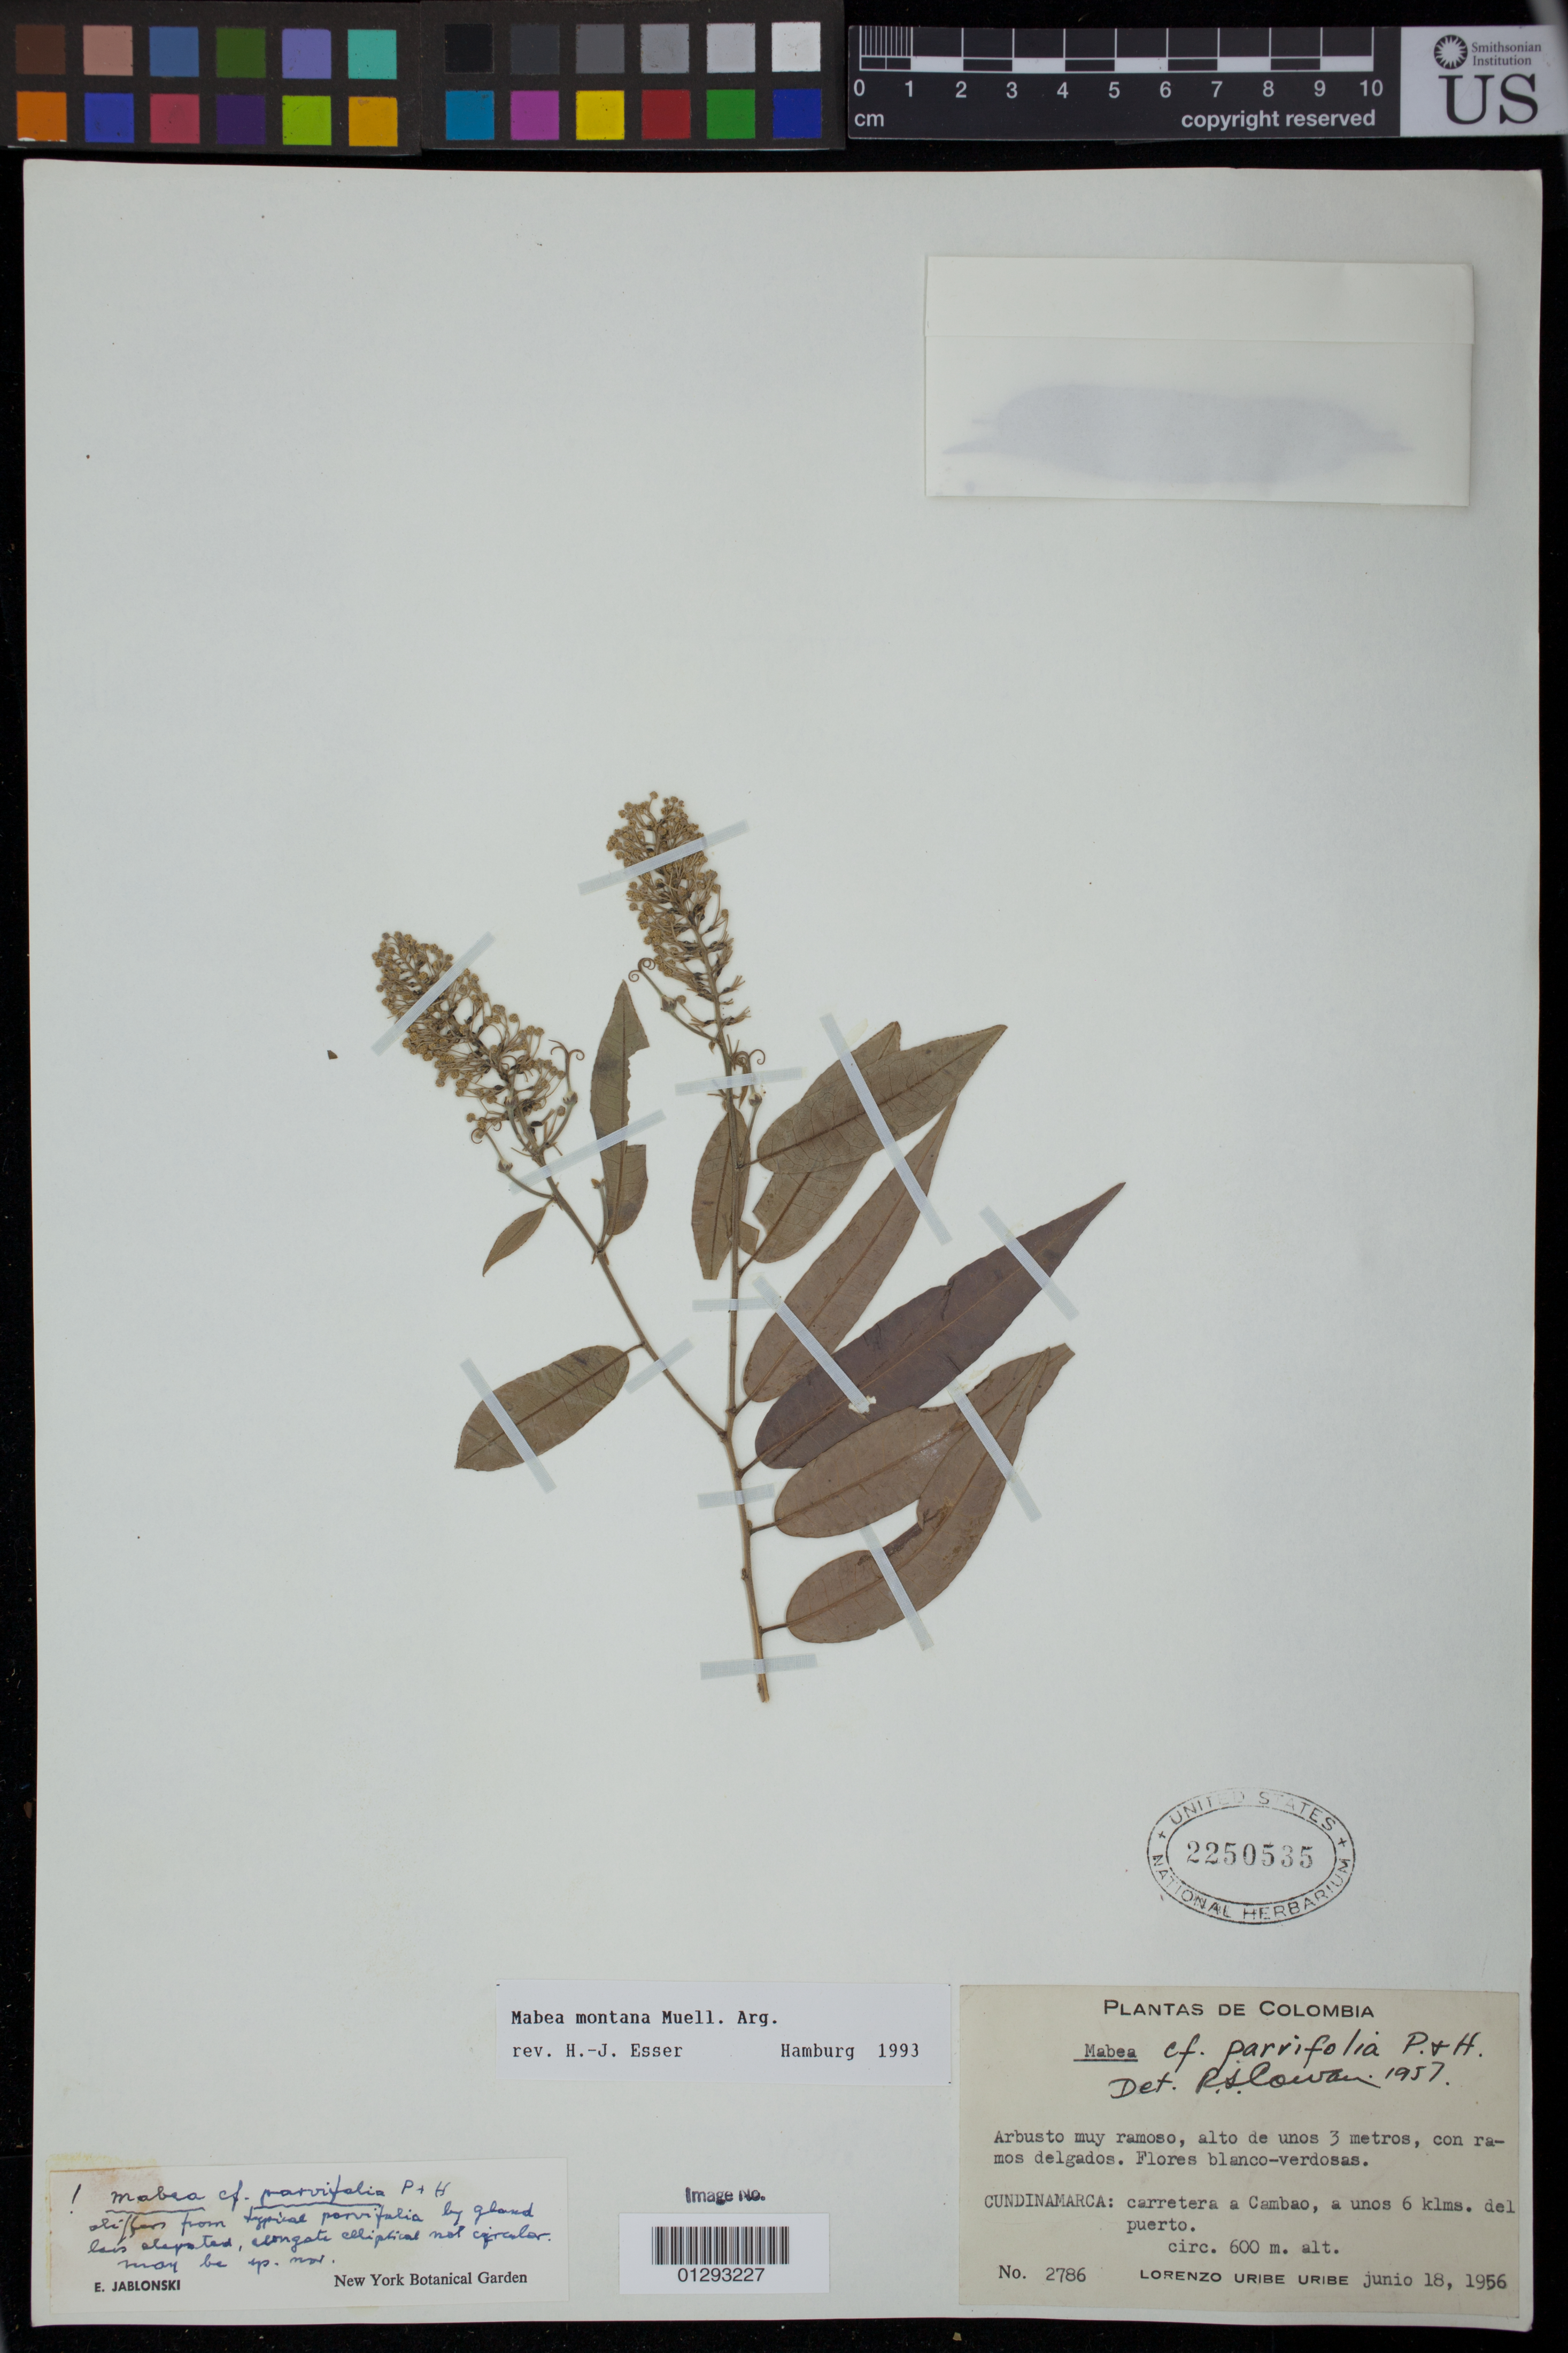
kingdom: Plantae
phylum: Tracheophyta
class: Magnoliopsida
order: Malpighiales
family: Euphorbiaceae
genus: Mabea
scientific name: Mabea montana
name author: Müll. Arg.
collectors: L. Uribe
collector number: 2786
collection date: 1956-06-18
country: Colombia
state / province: Cundinamarca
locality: Carretera a Cambao, a unos 6 klms. del Puerto.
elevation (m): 600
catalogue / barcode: US 2250535